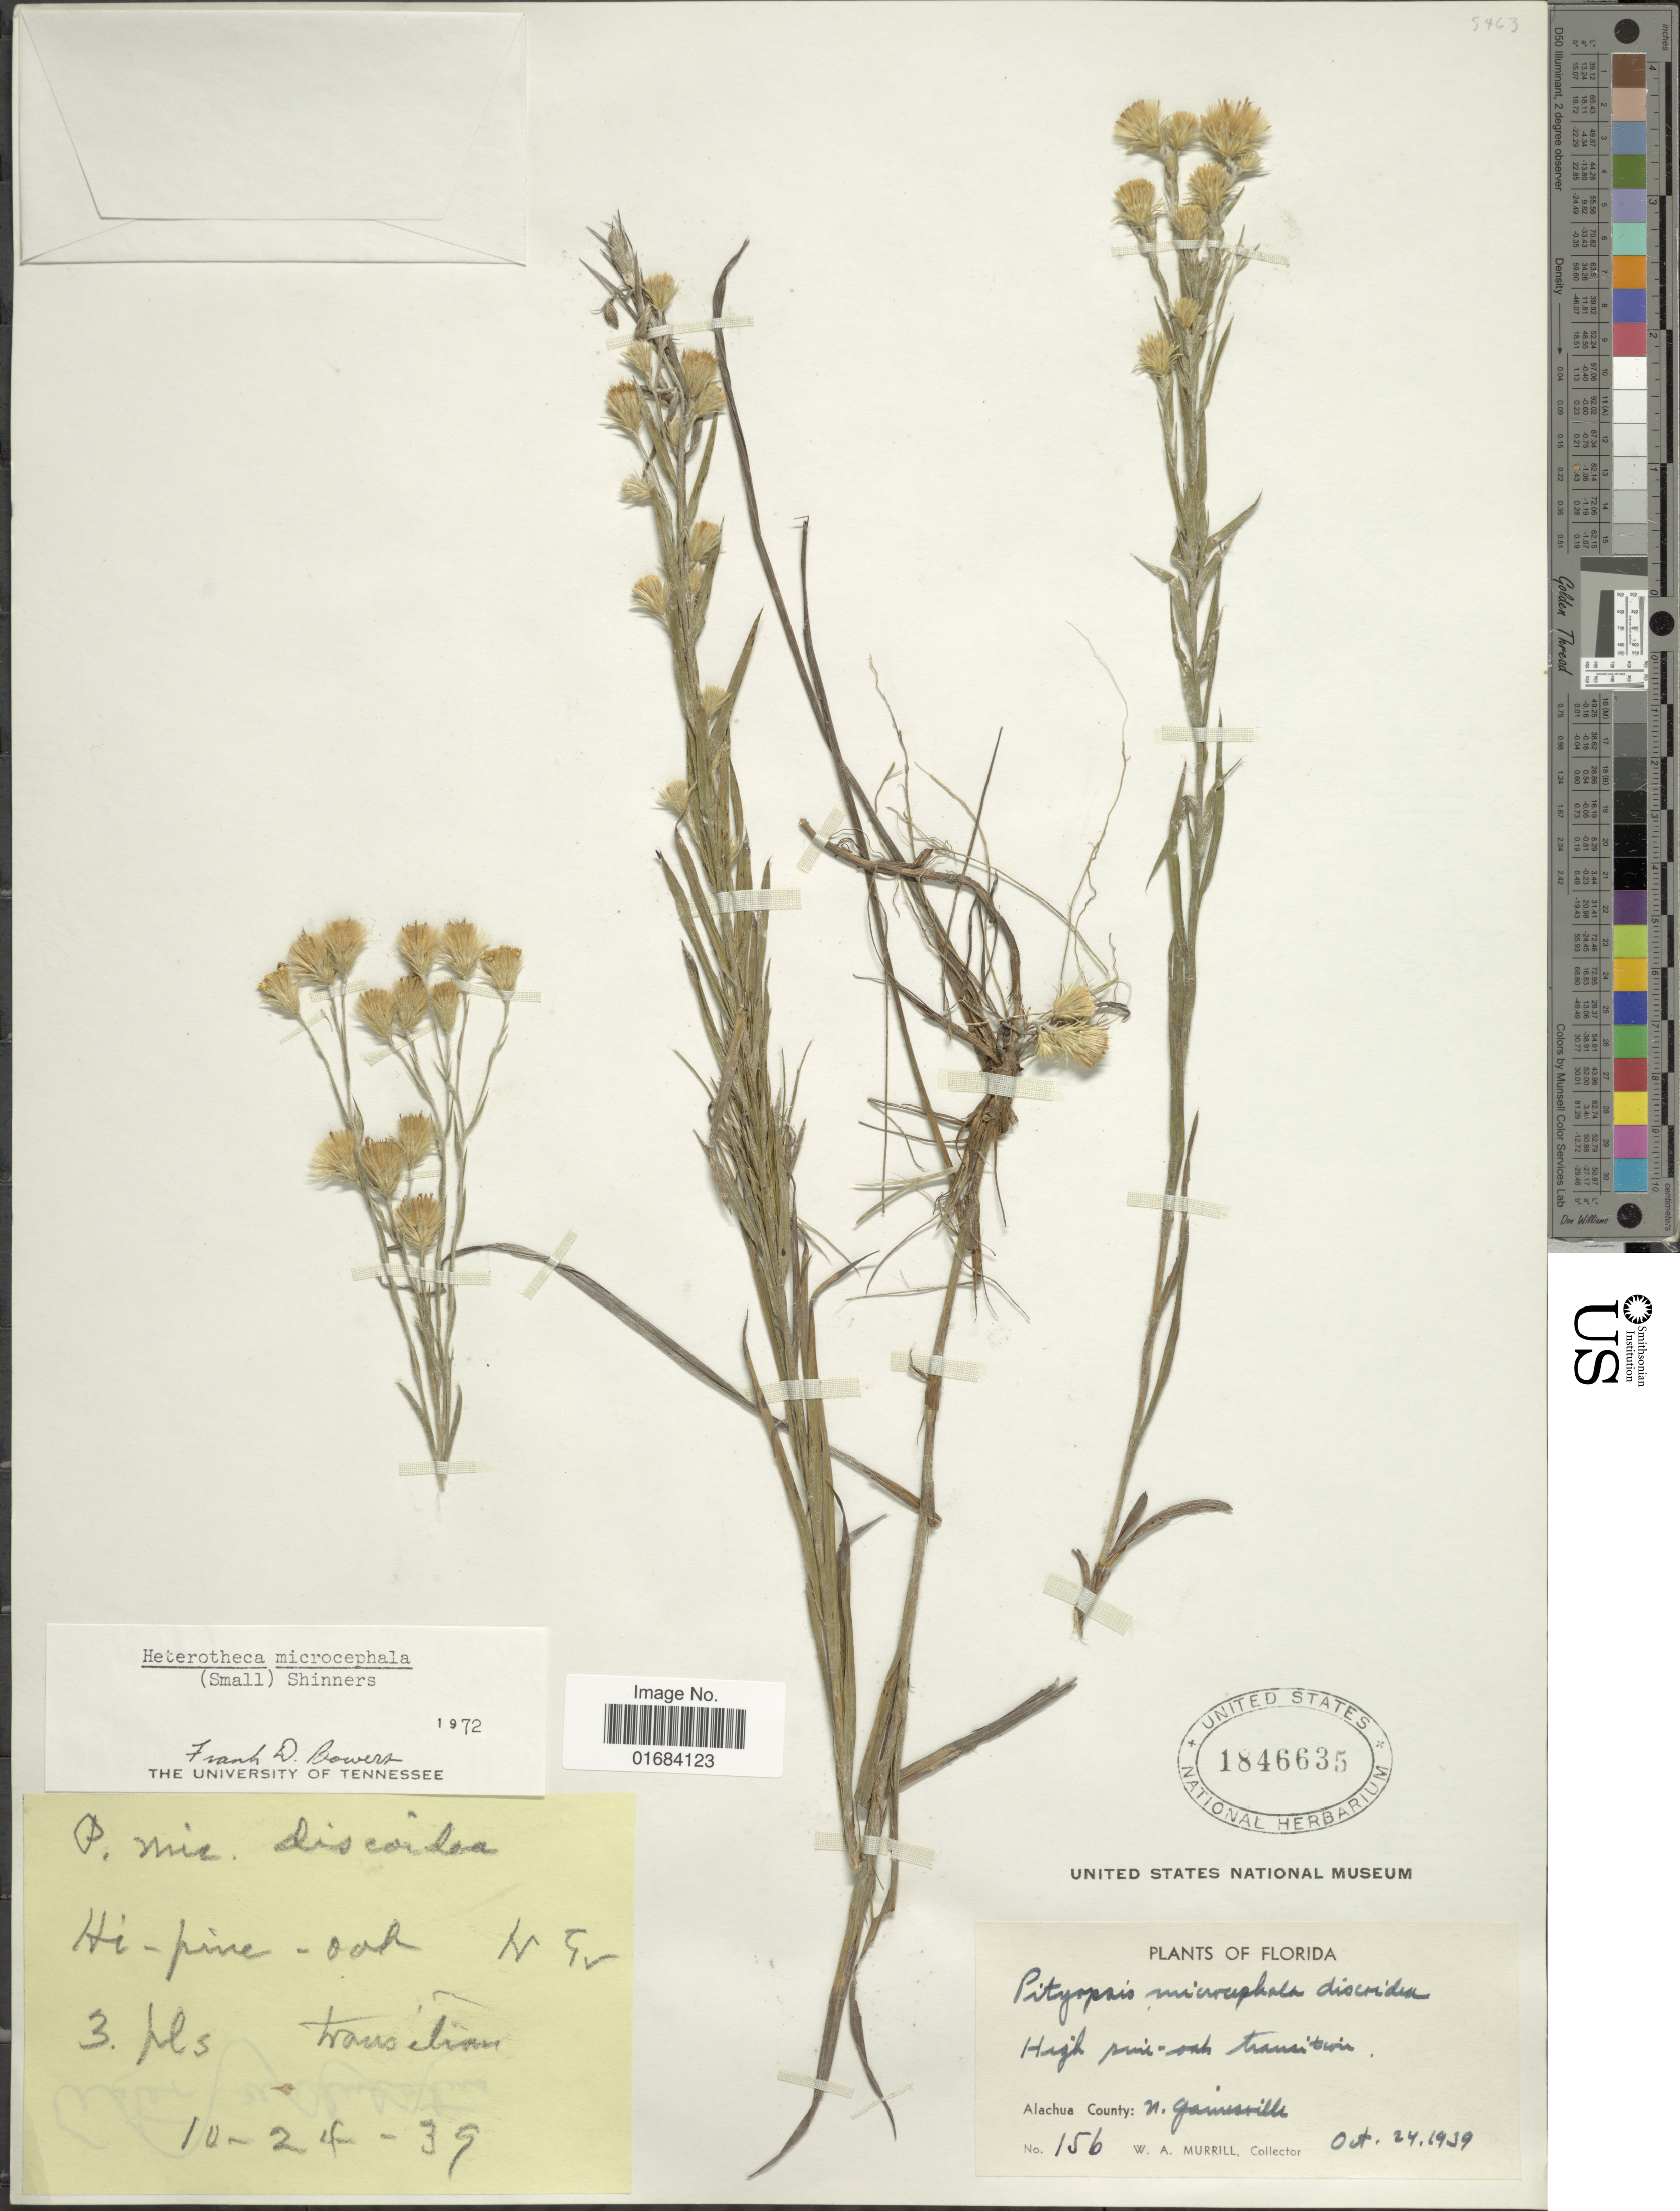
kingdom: Plantae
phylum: Tracheophyta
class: Magnoliopsida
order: Asterales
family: Asteraceae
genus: Pityopsis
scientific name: Pityopsis microcephala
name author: Small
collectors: W. A. Murrill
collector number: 156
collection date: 1939-10-24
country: United States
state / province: Florida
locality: High pine-oak transition, Alachua County: N. Gainesville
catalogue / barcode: US 1846635